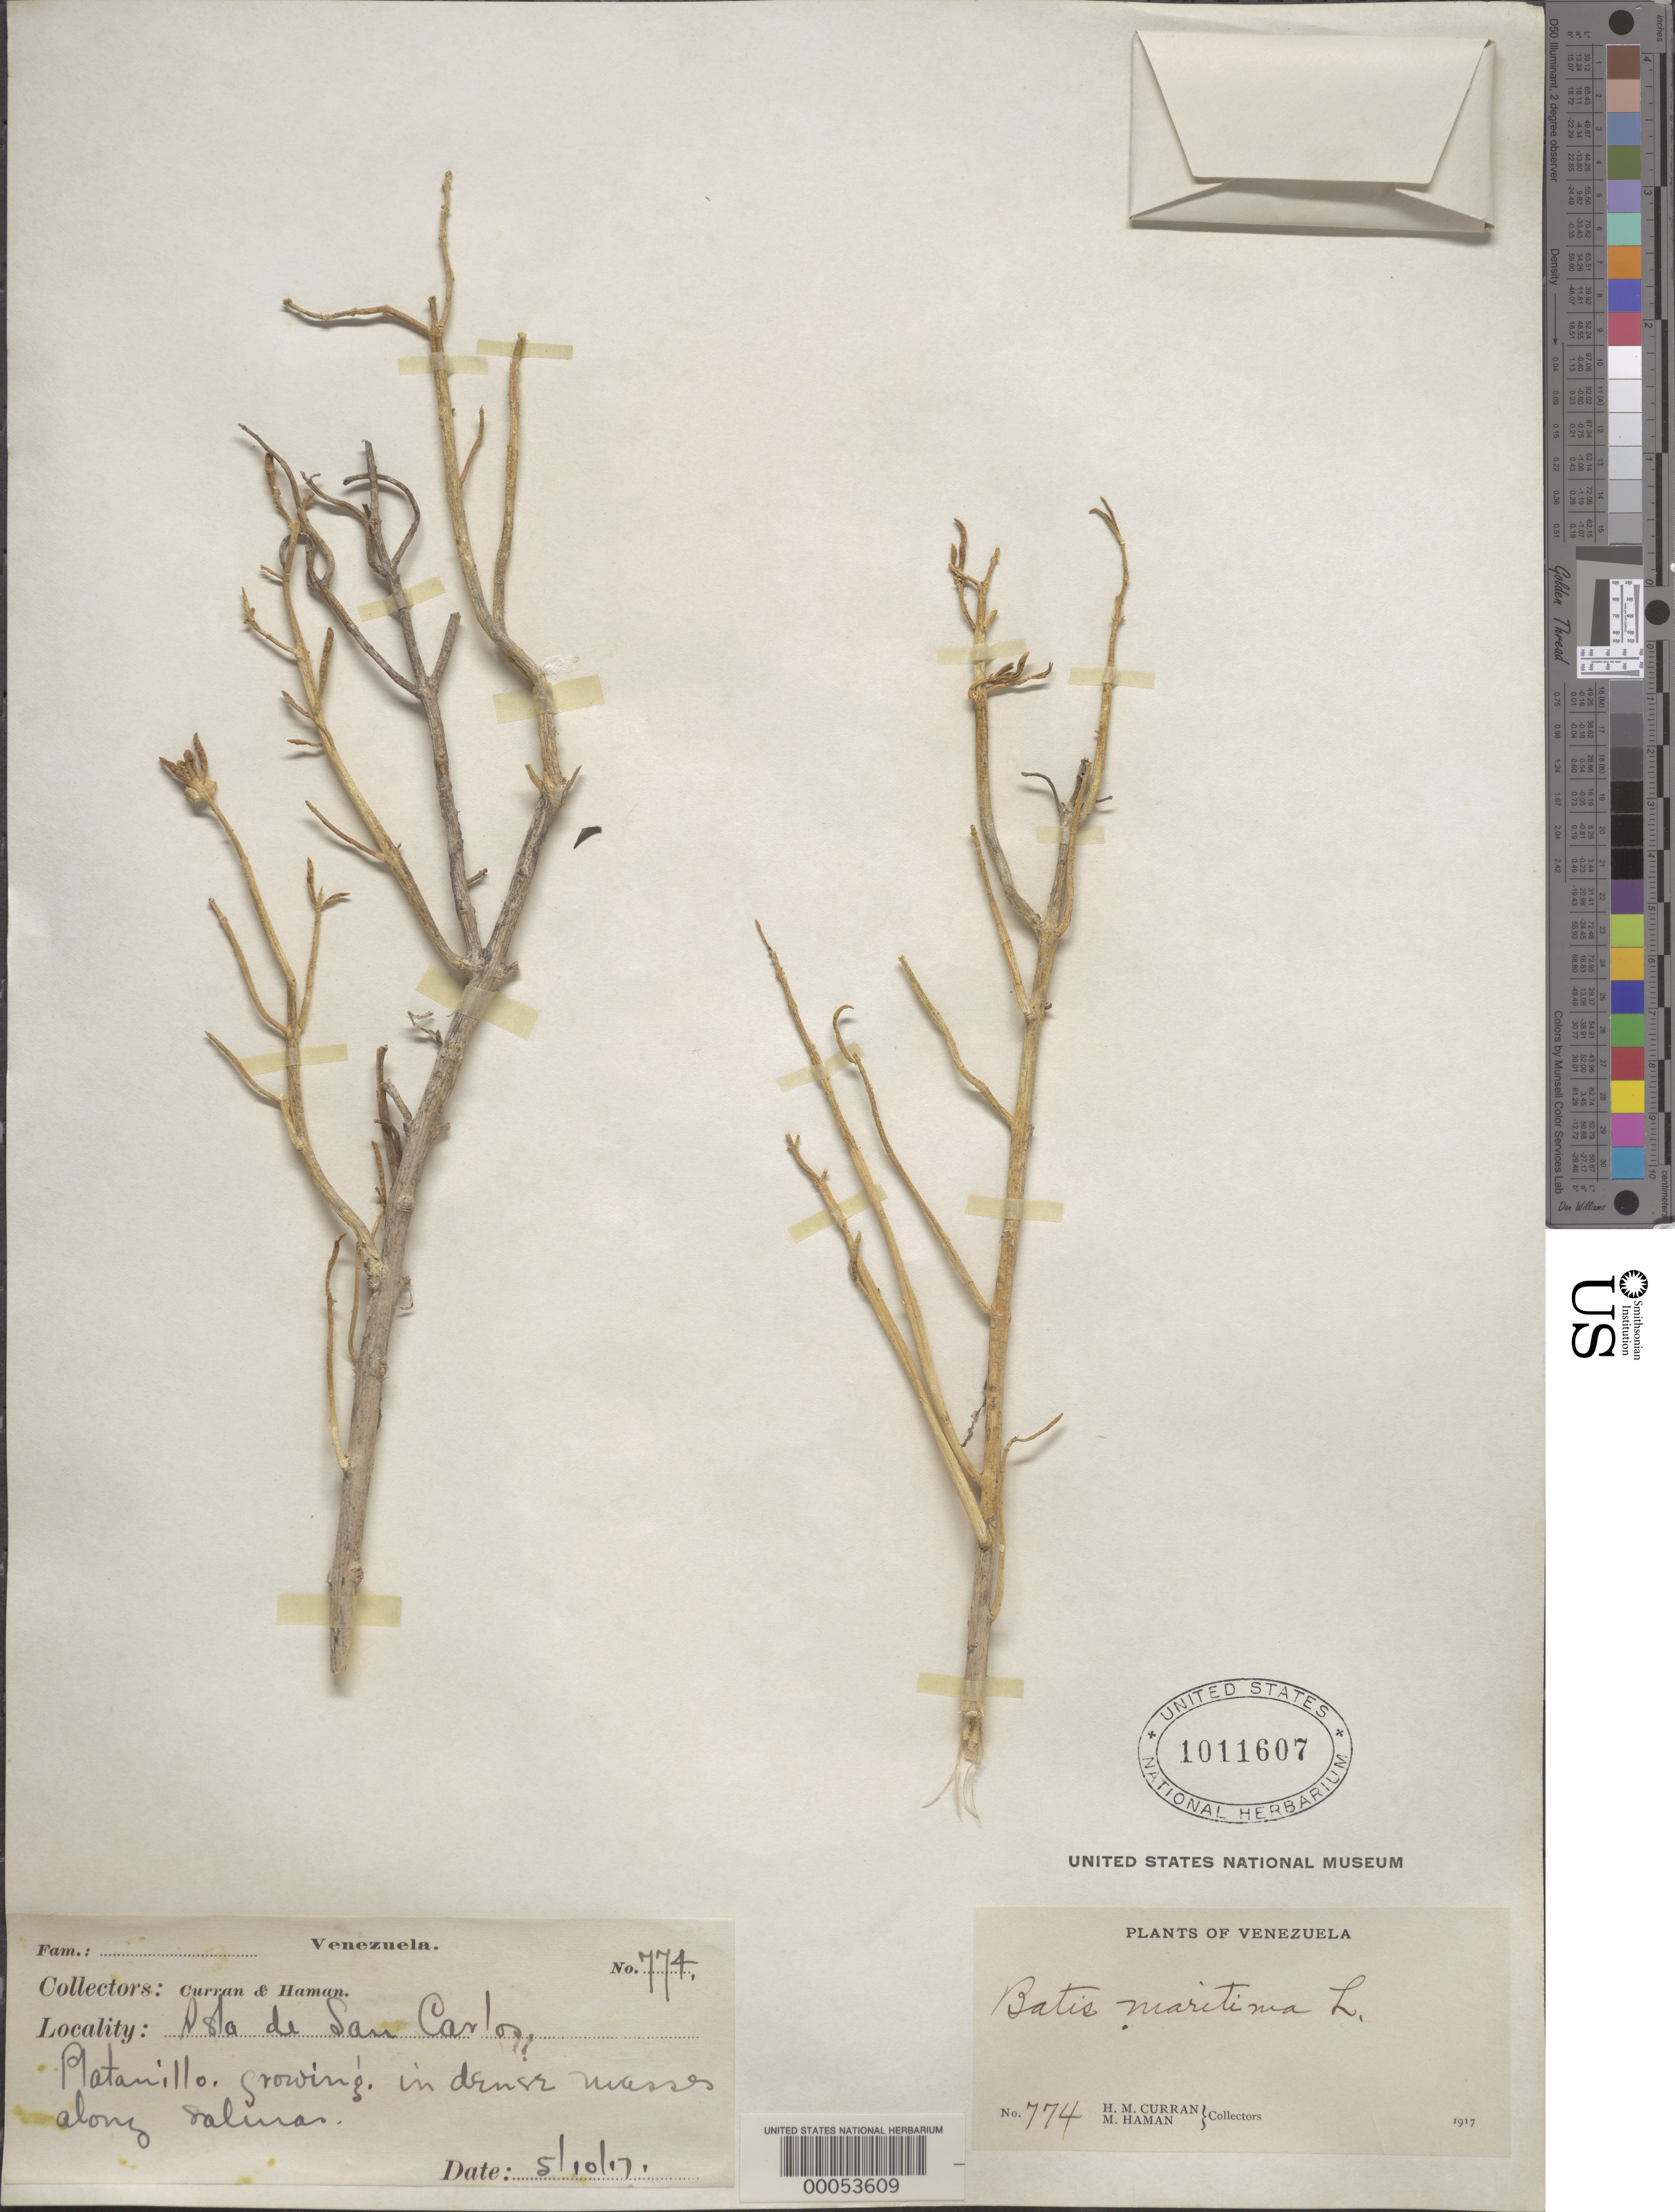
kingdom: Plantae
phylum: Tracheophyta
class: Magnoliopsida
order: Brassicales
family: Bataceae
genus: Batis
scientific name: Batis maritima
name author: L.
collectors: H. M. Curran & M. Haman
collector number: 774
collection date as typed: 10 May 1917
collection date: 1917-05-10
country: Venezuela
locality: San carlos i.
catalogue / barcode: US 1011607